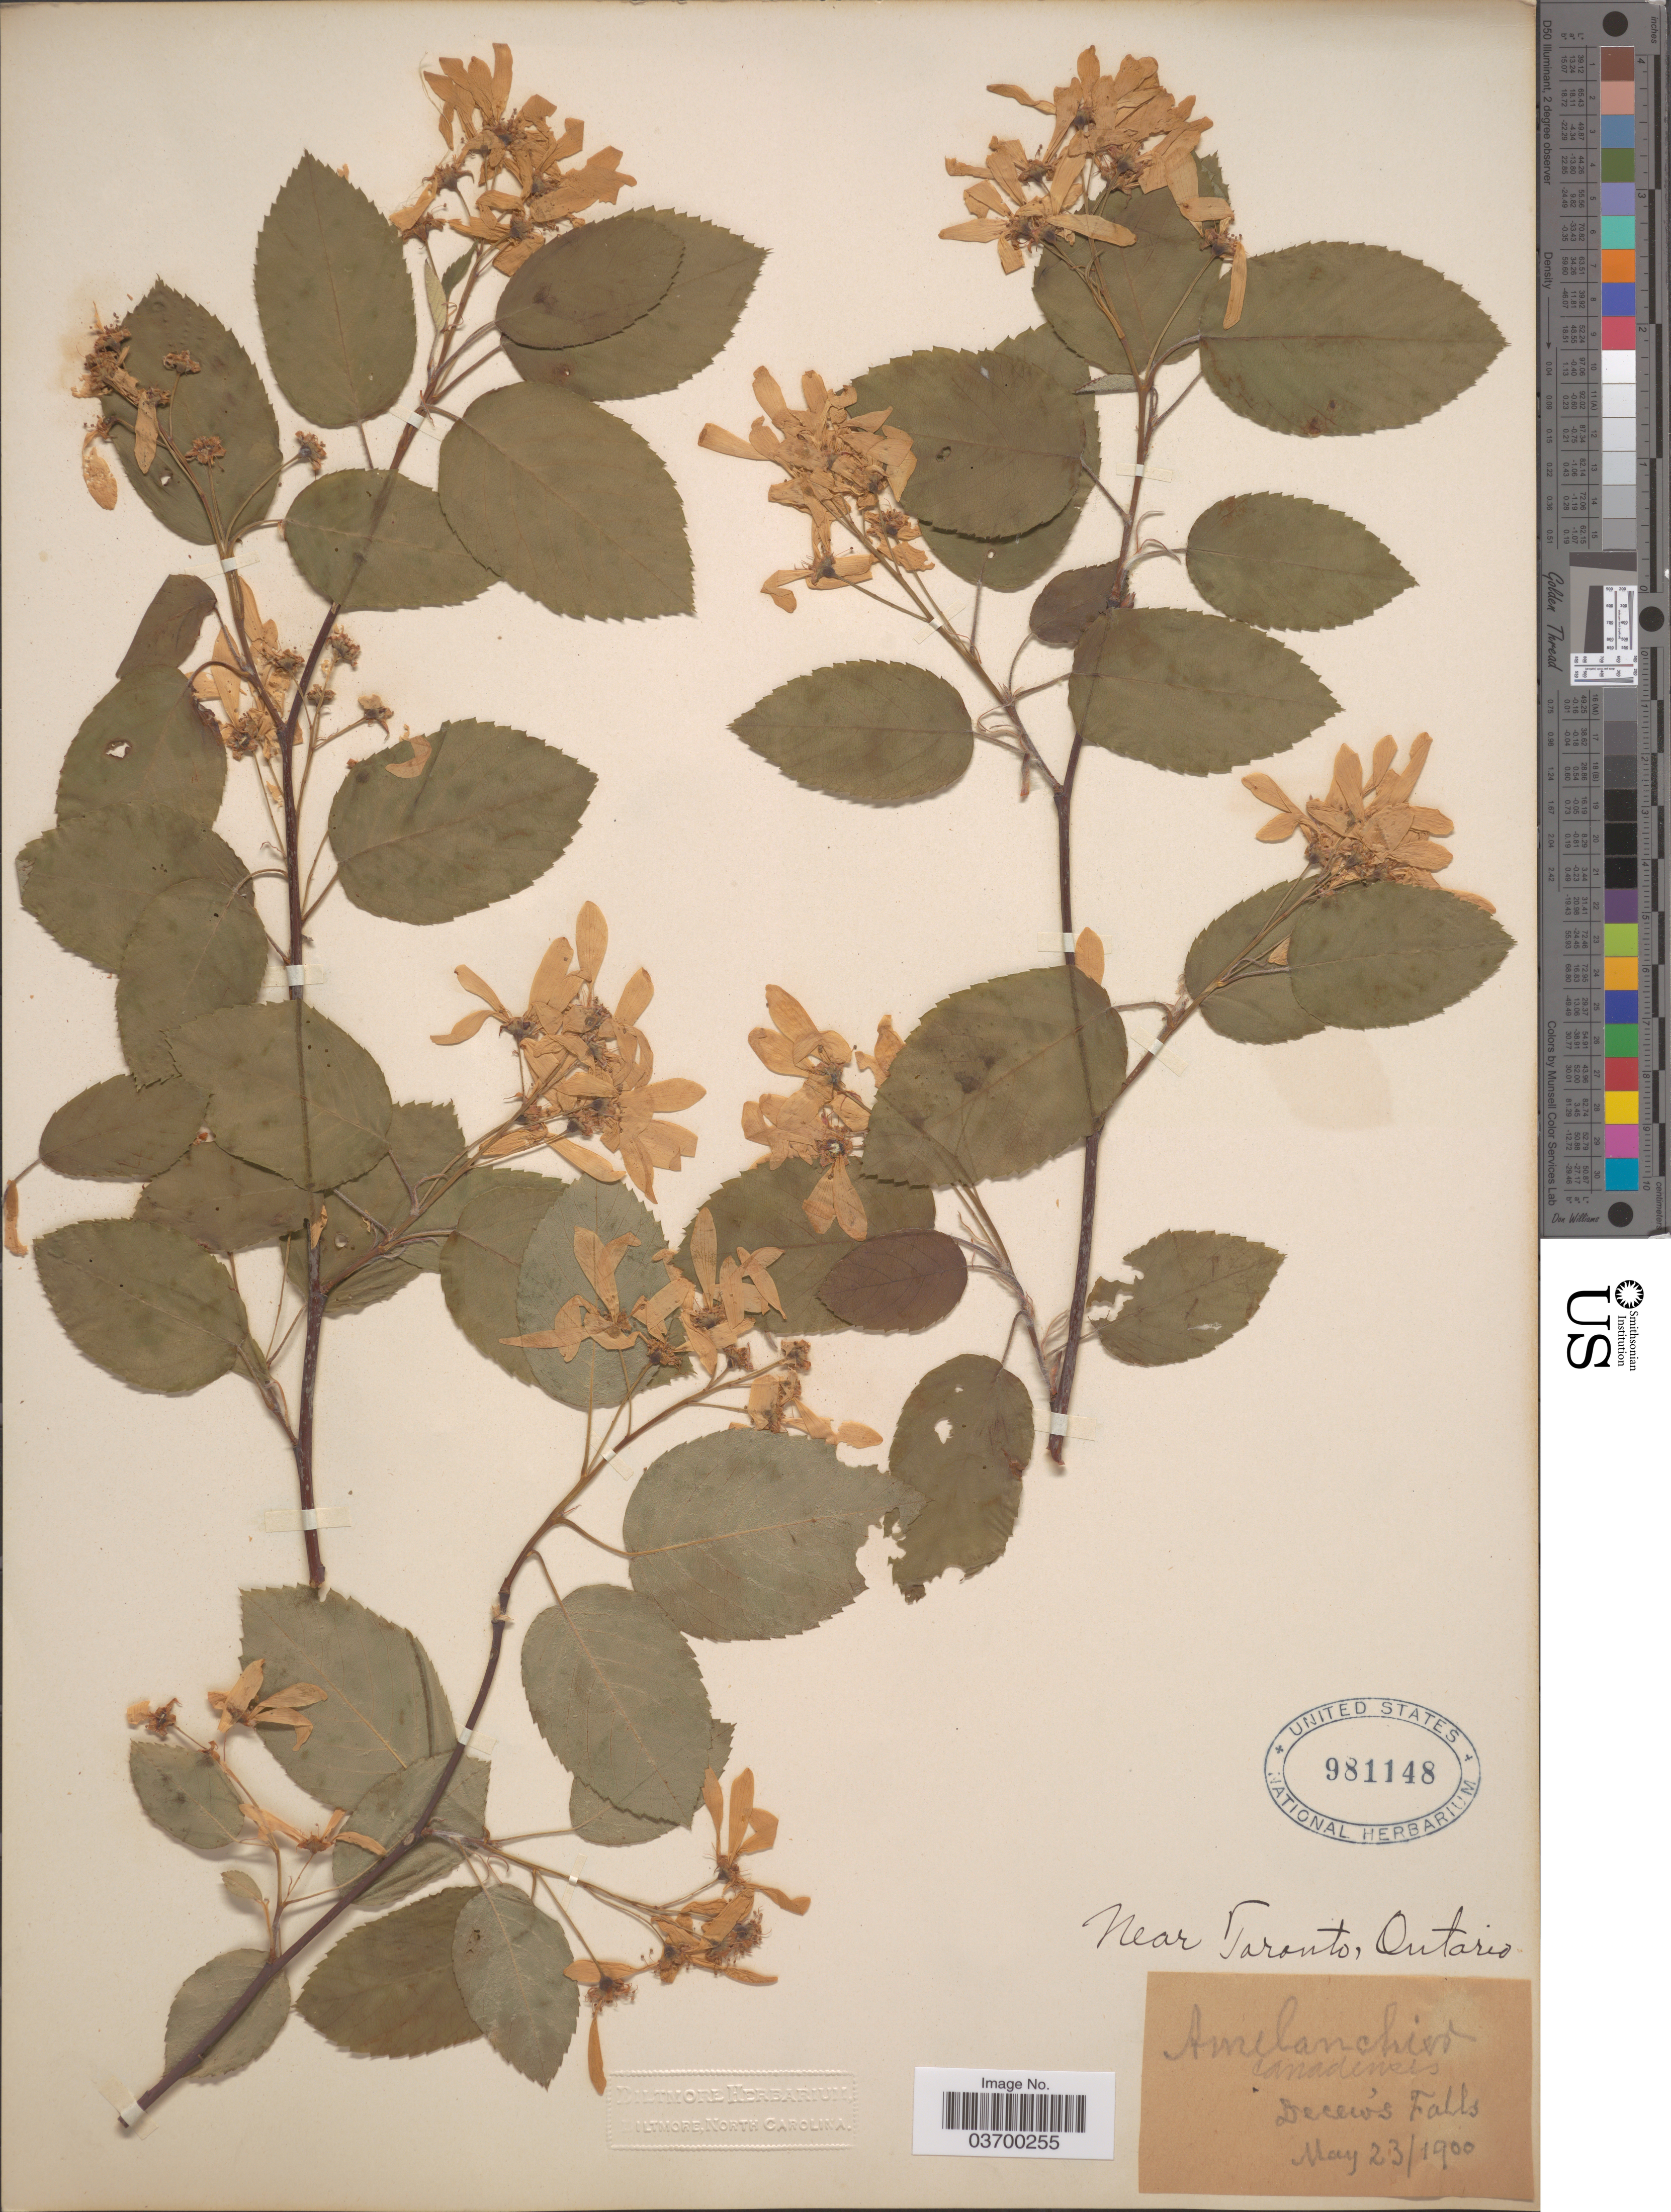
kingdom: Plantae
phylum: Tracheophyta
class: Magnoliopsida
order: Rosales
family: Rosaceae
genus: Amelanchier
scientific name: Amelanchier botryapium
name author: DC.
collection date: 1900-05-23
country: Canada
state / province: Ontario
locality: Near Toronto. Decew's Falls.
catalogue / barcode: US 981148